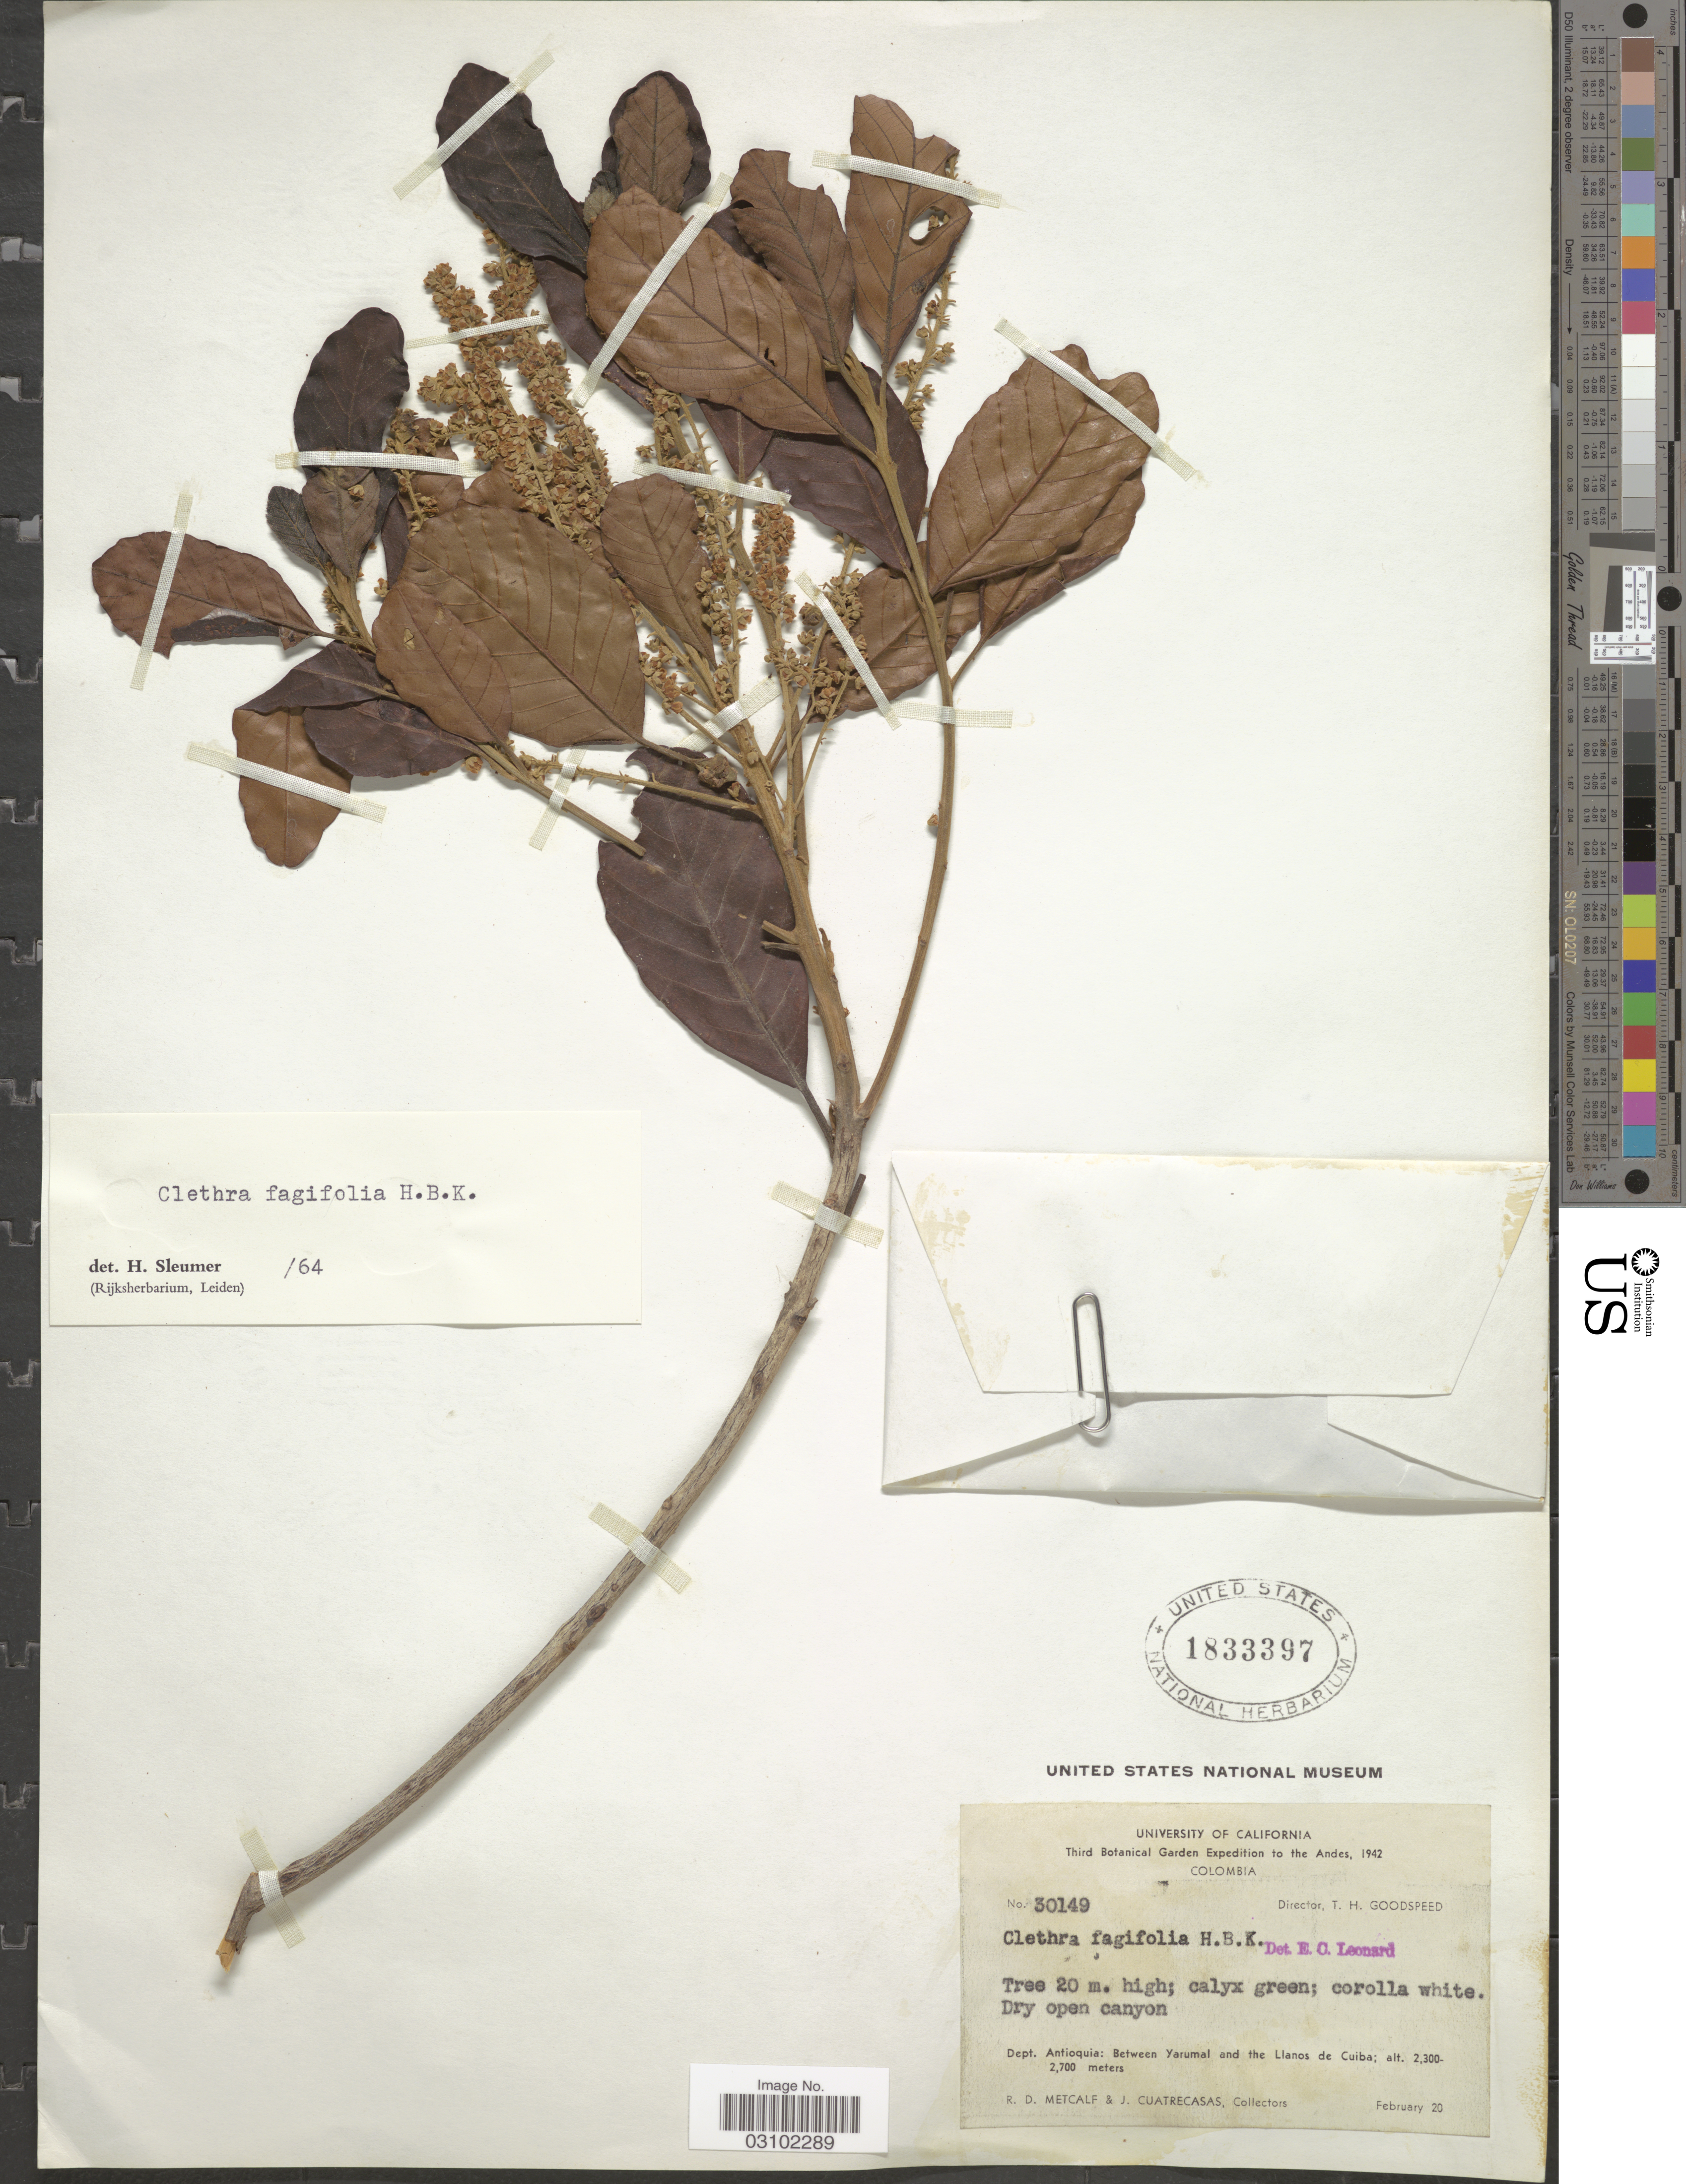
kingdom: Plantae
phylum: Tracheophyta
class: Magnoliopsida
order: Ericales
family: Clethraceae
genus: Clethra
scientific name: Clethra fagifolia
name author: Kunth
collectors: R. D. Metcalf & J. Cuatrecasas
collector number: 30149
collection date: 1942-02-20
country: Colombia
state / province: Antioquia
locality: The Andes, Dept. Antioquia: Between Yarumal and the Llanos de Cuiba.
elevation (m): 2300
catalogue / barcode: US 1833397